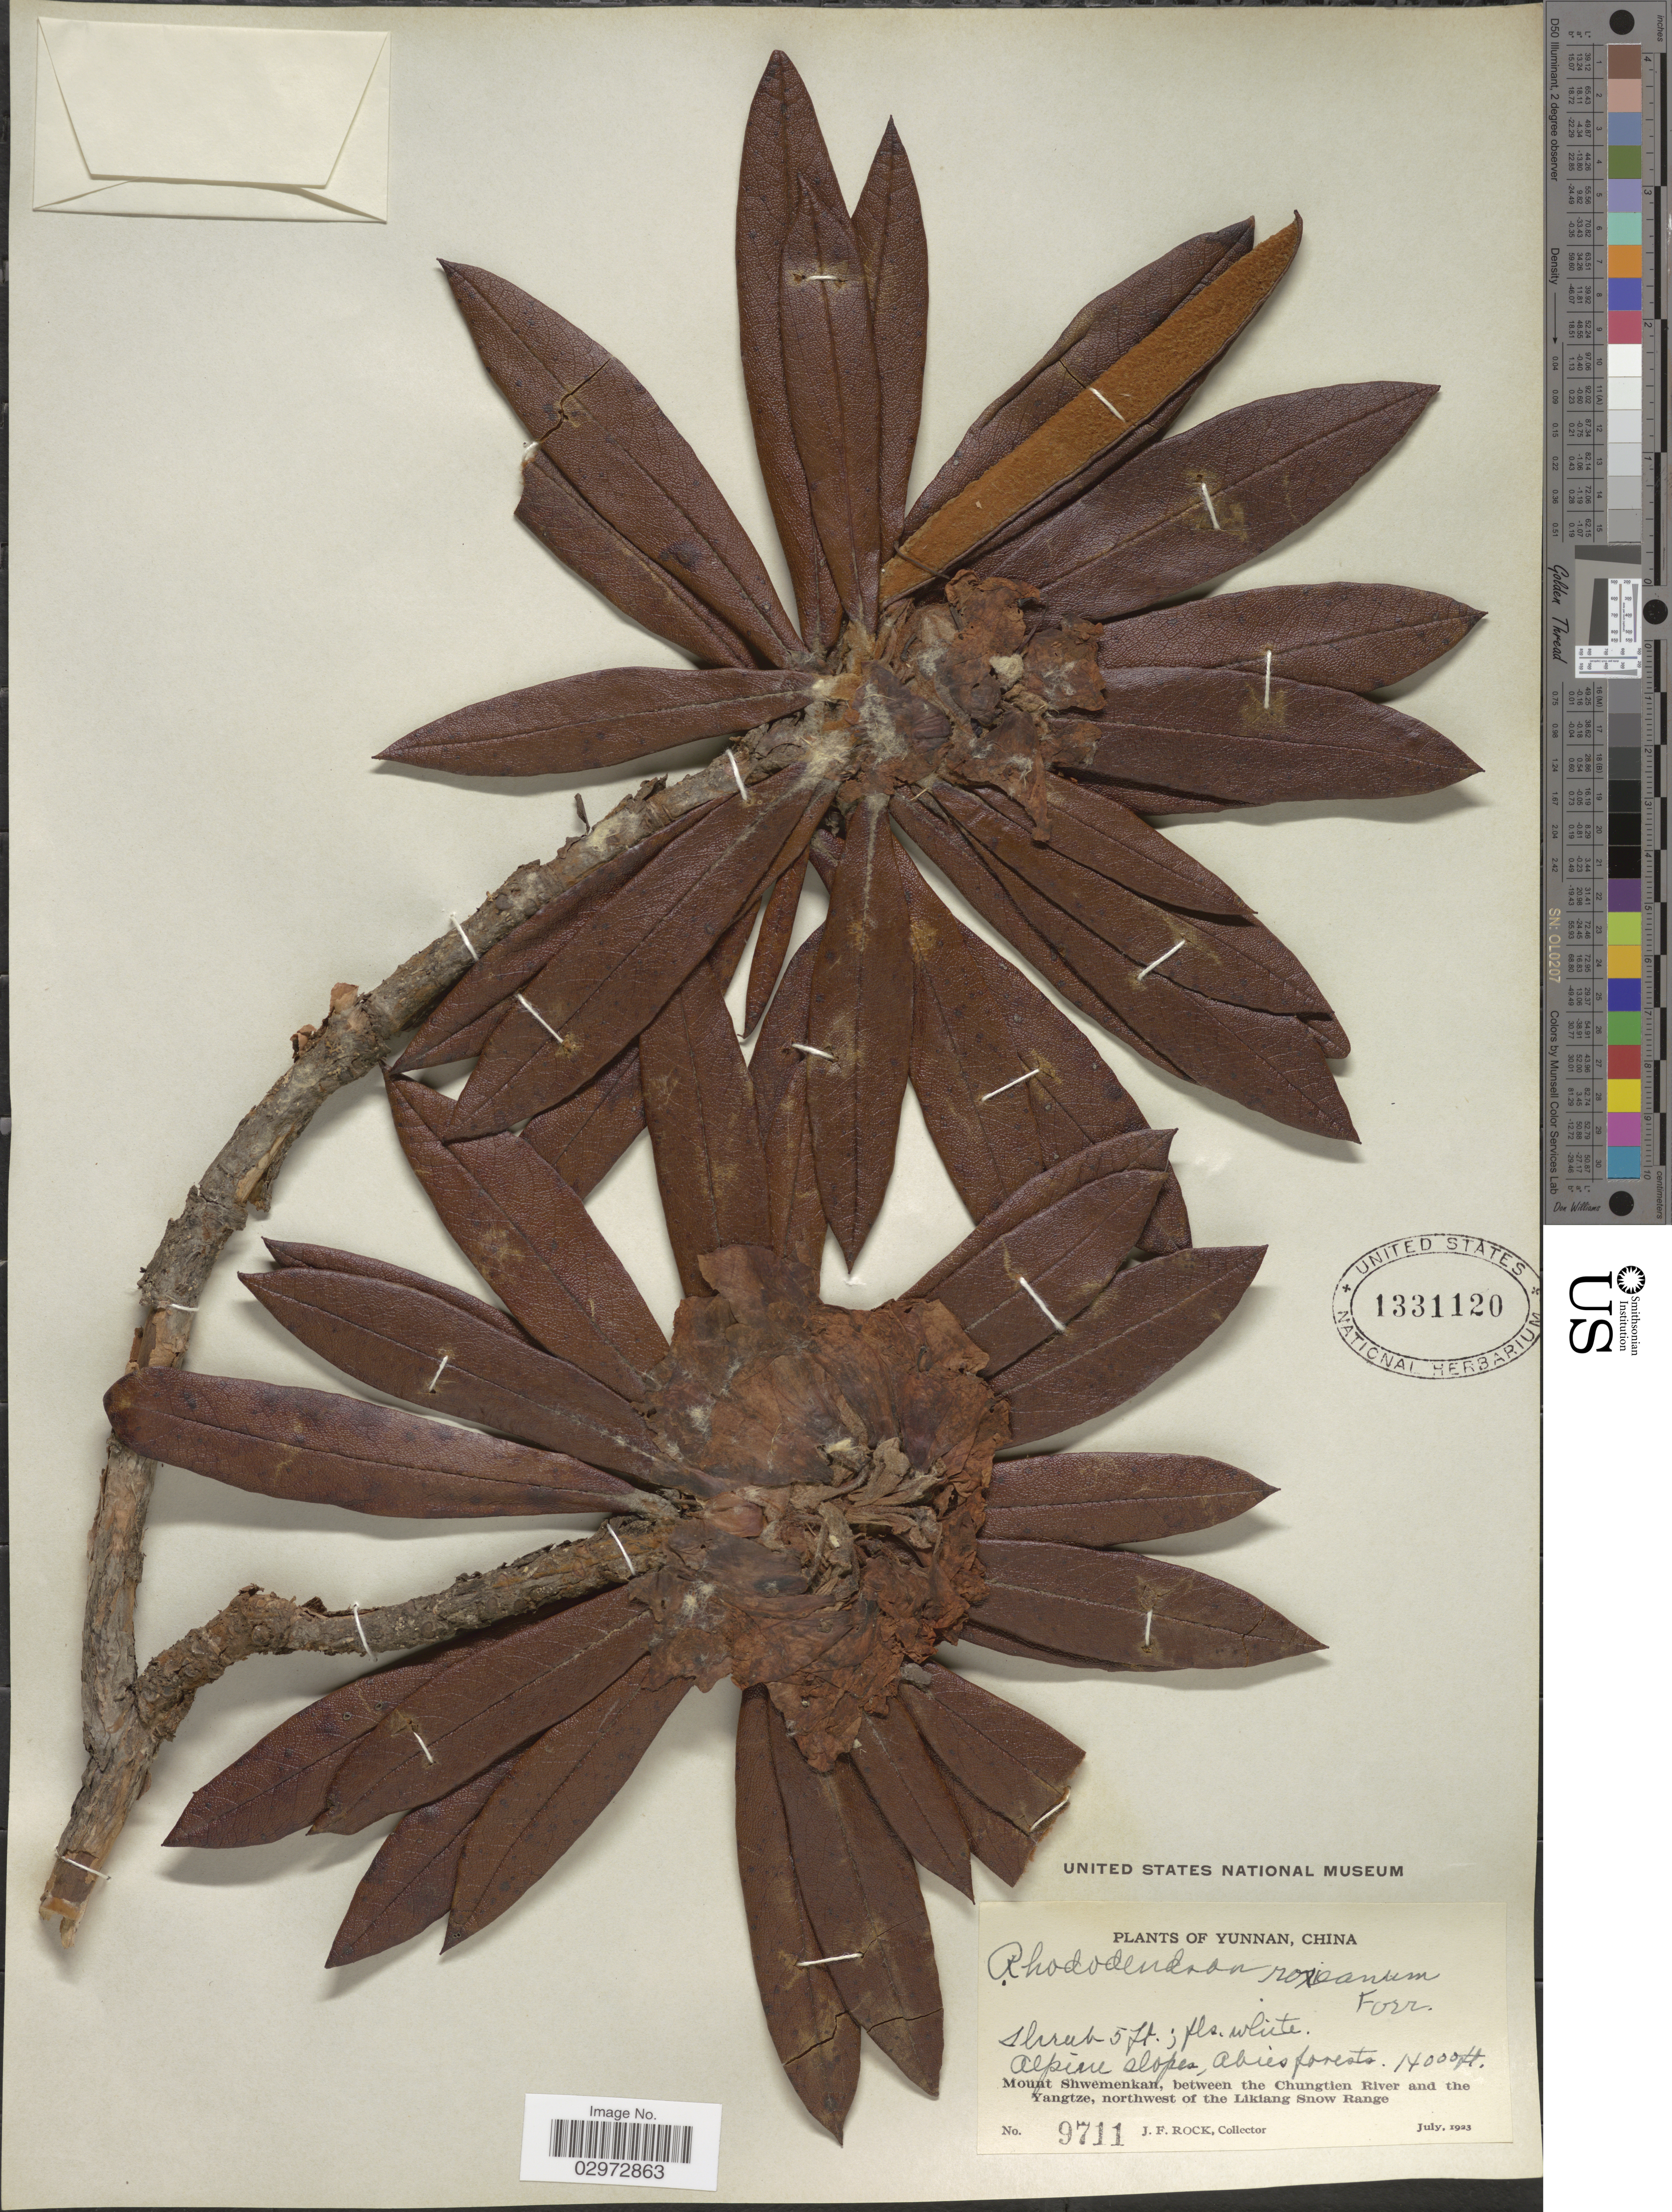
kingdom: Plantae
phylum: Tracheophyta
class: Magnoliopsida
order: Ericales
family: Ericaceae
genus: Rhododendron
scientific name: Rhododendron roxieanum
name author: Forrest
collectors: J. Rock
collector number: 9711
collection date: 1923-07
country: China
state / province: Yunnan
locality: Alpine slopes, Abies forests, Mount Shwemenkan, between the Chungtien River and the Yangtze, northwest of the Likiang Snow Range.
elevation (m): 4267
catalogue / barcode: US 1331120